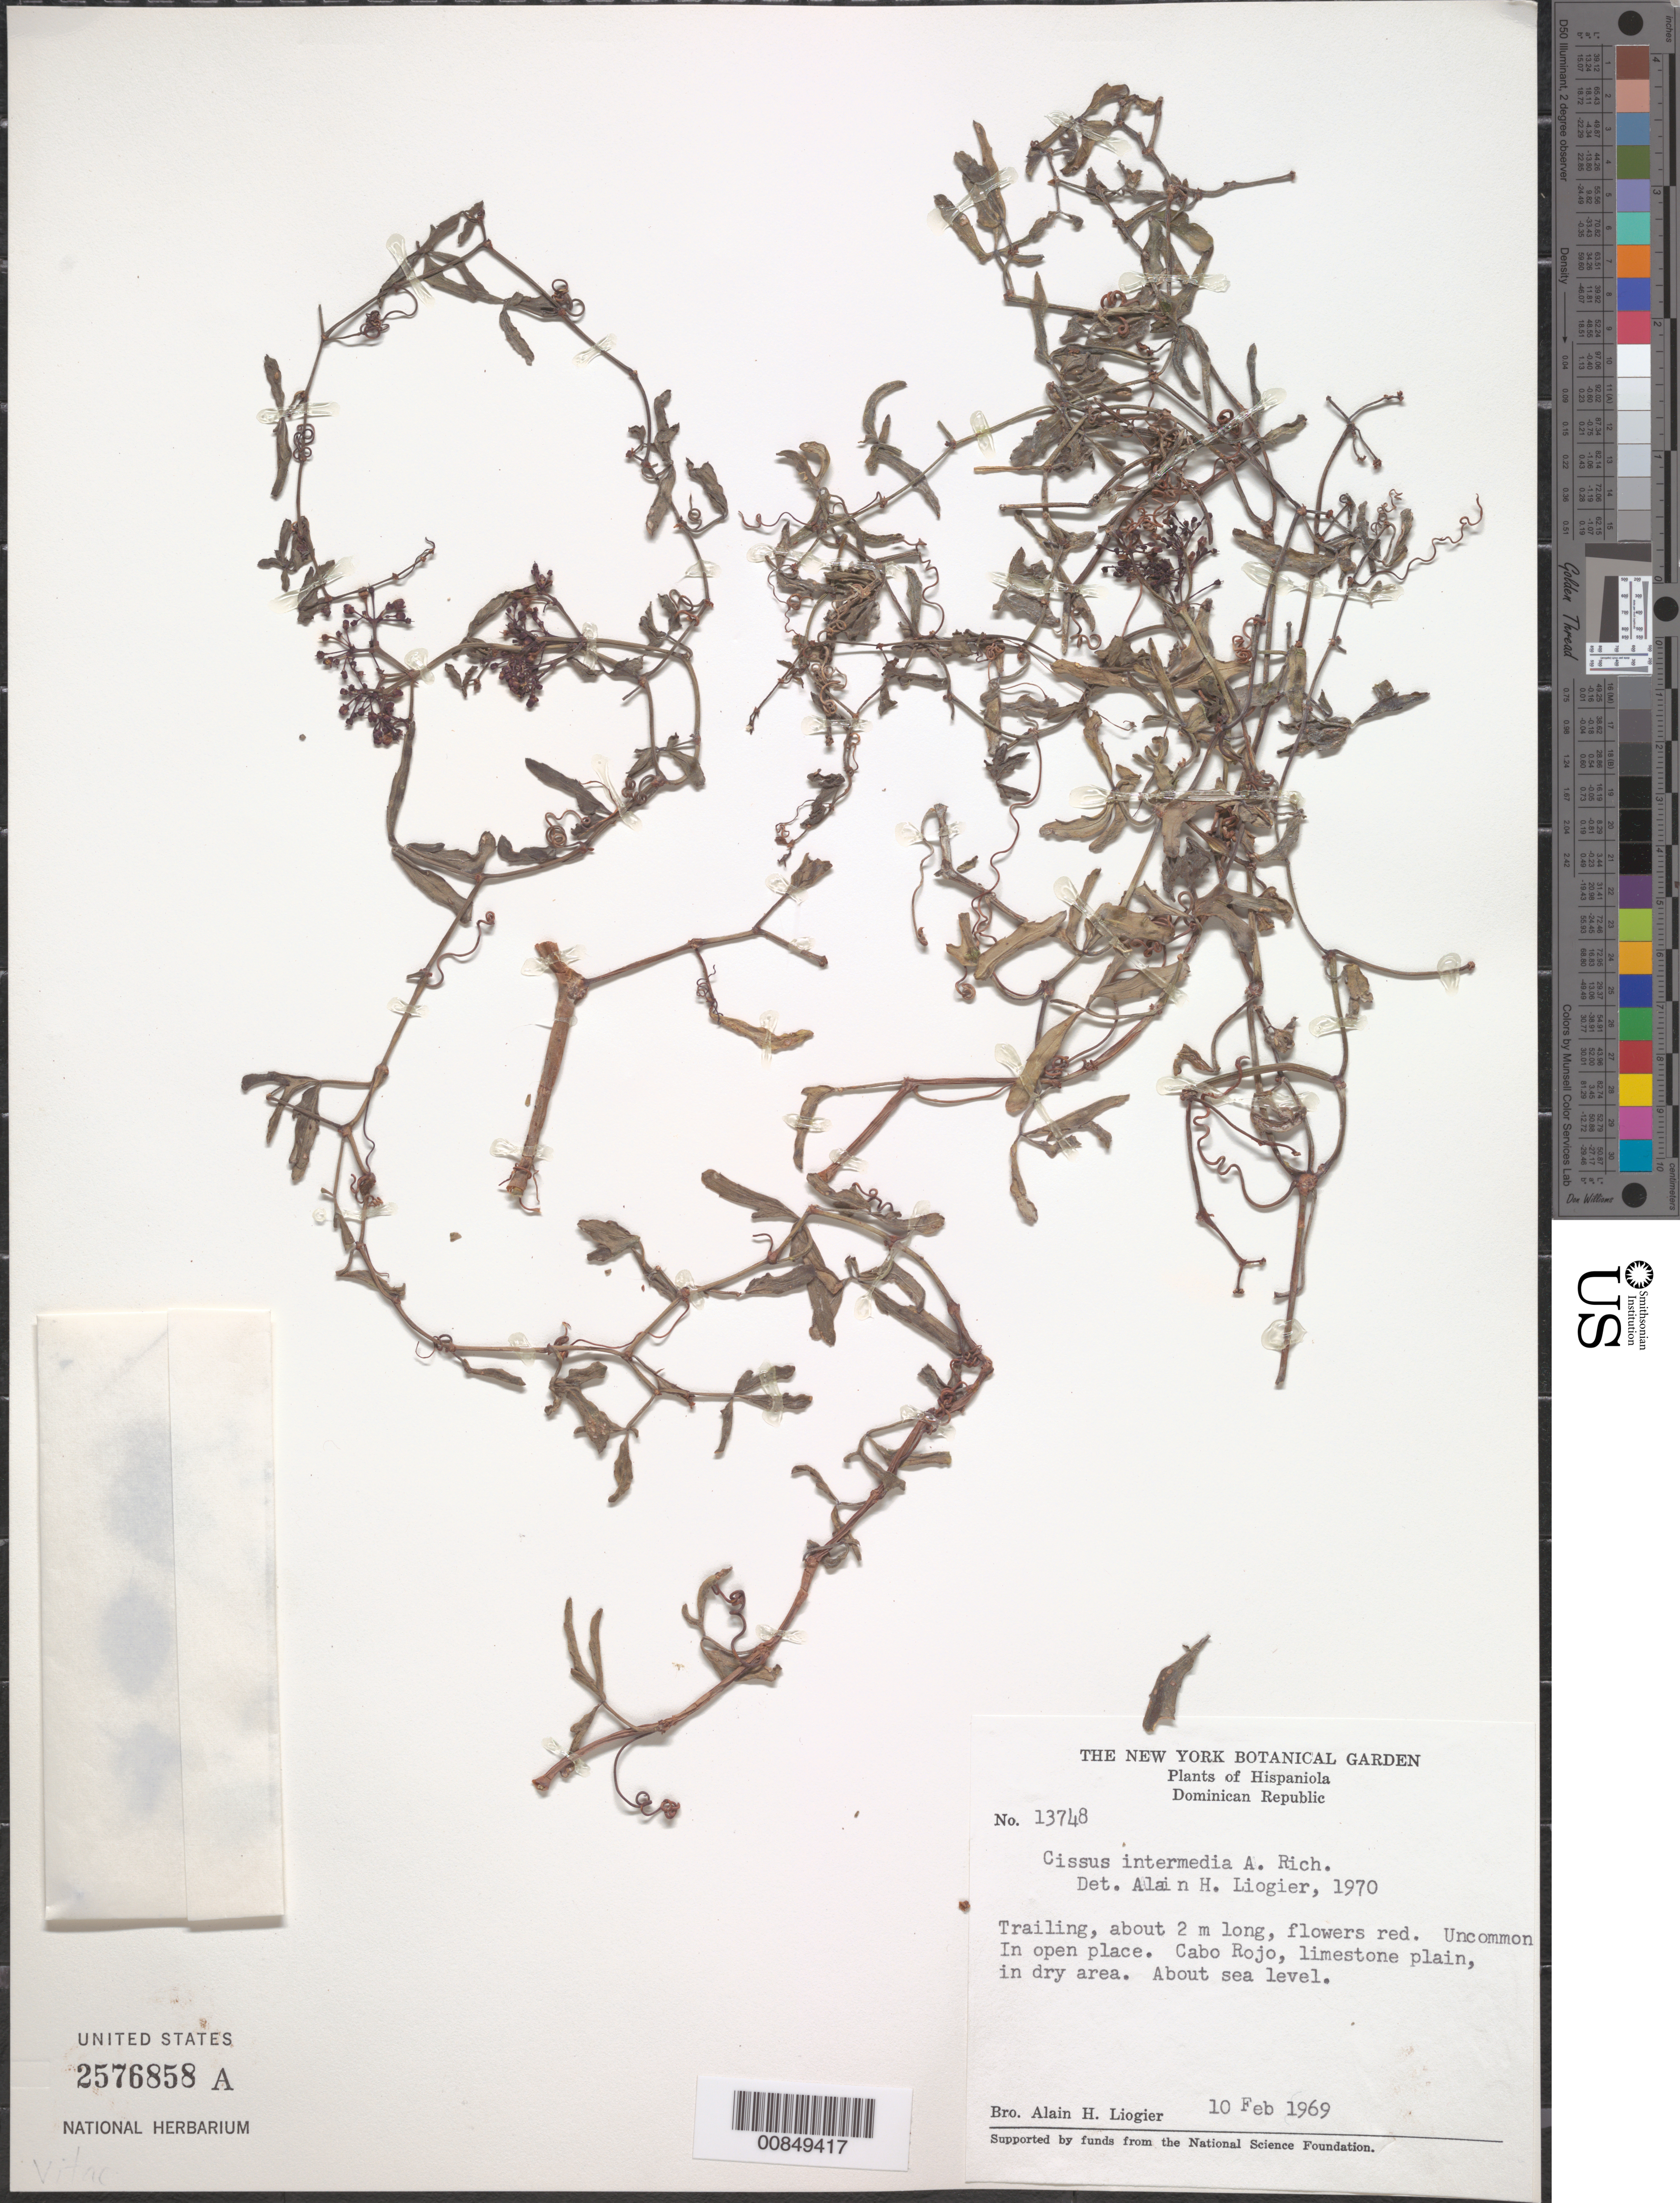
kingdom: Plantae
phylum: Tracheophyta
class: Magnoliopsida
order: Vitales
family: Vitaceae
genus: Cissus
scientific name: Cissus intermedia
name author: A. Rich.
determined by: Liogier, Alain H.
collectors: A. H. Liogier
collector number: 13748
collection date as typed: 10 Feb 1969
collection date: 1969-02-10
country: Dominican Republic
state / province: Pedernales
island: Hispaniola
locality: Cabo Rojo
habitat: In open place on limestone plain, in dry area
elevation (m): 0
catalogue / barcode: US 2576858